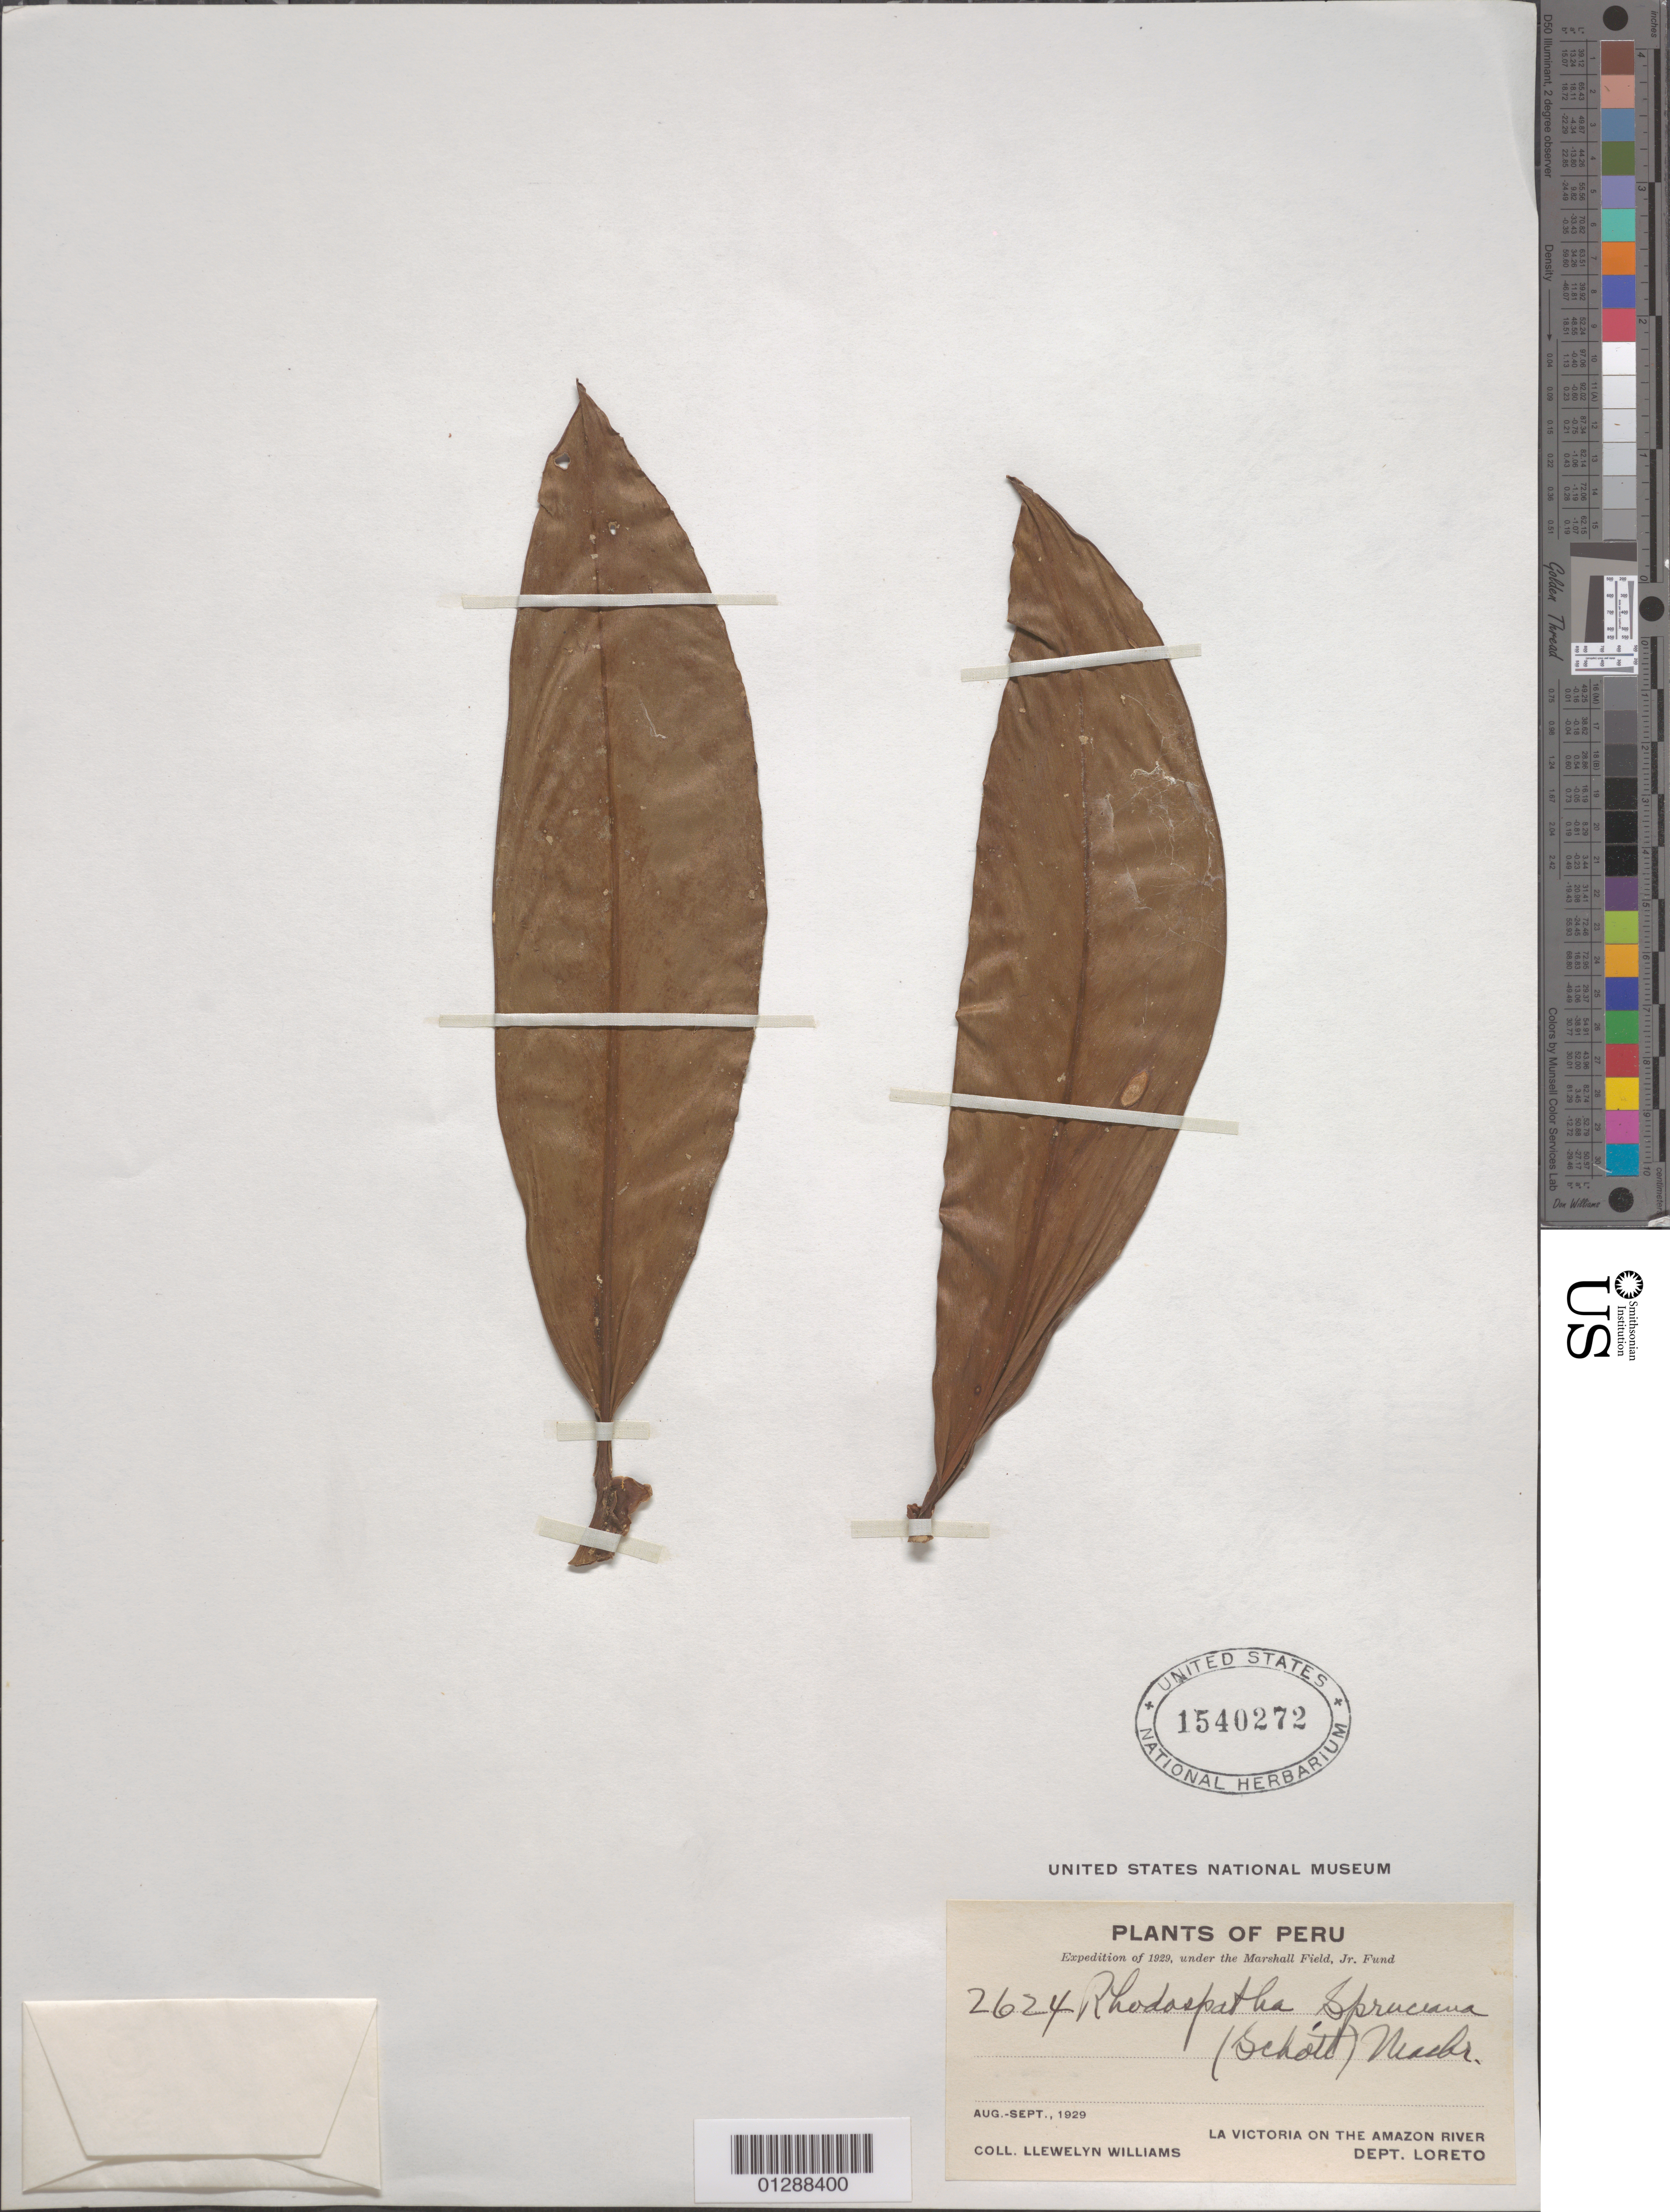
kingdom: Plantae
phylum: Tracheophyta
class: Liliopsida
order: Alismatales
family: Araceae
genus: Stenospermation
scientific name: Stenospermation spruceanum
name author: Schott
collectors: Ll. Williams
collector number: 2624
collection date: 1929-08/1929-09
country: Peru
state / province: Loreto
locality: La Victoria on the Amazon River. Dept. Loreto.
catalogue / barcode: US 1540272